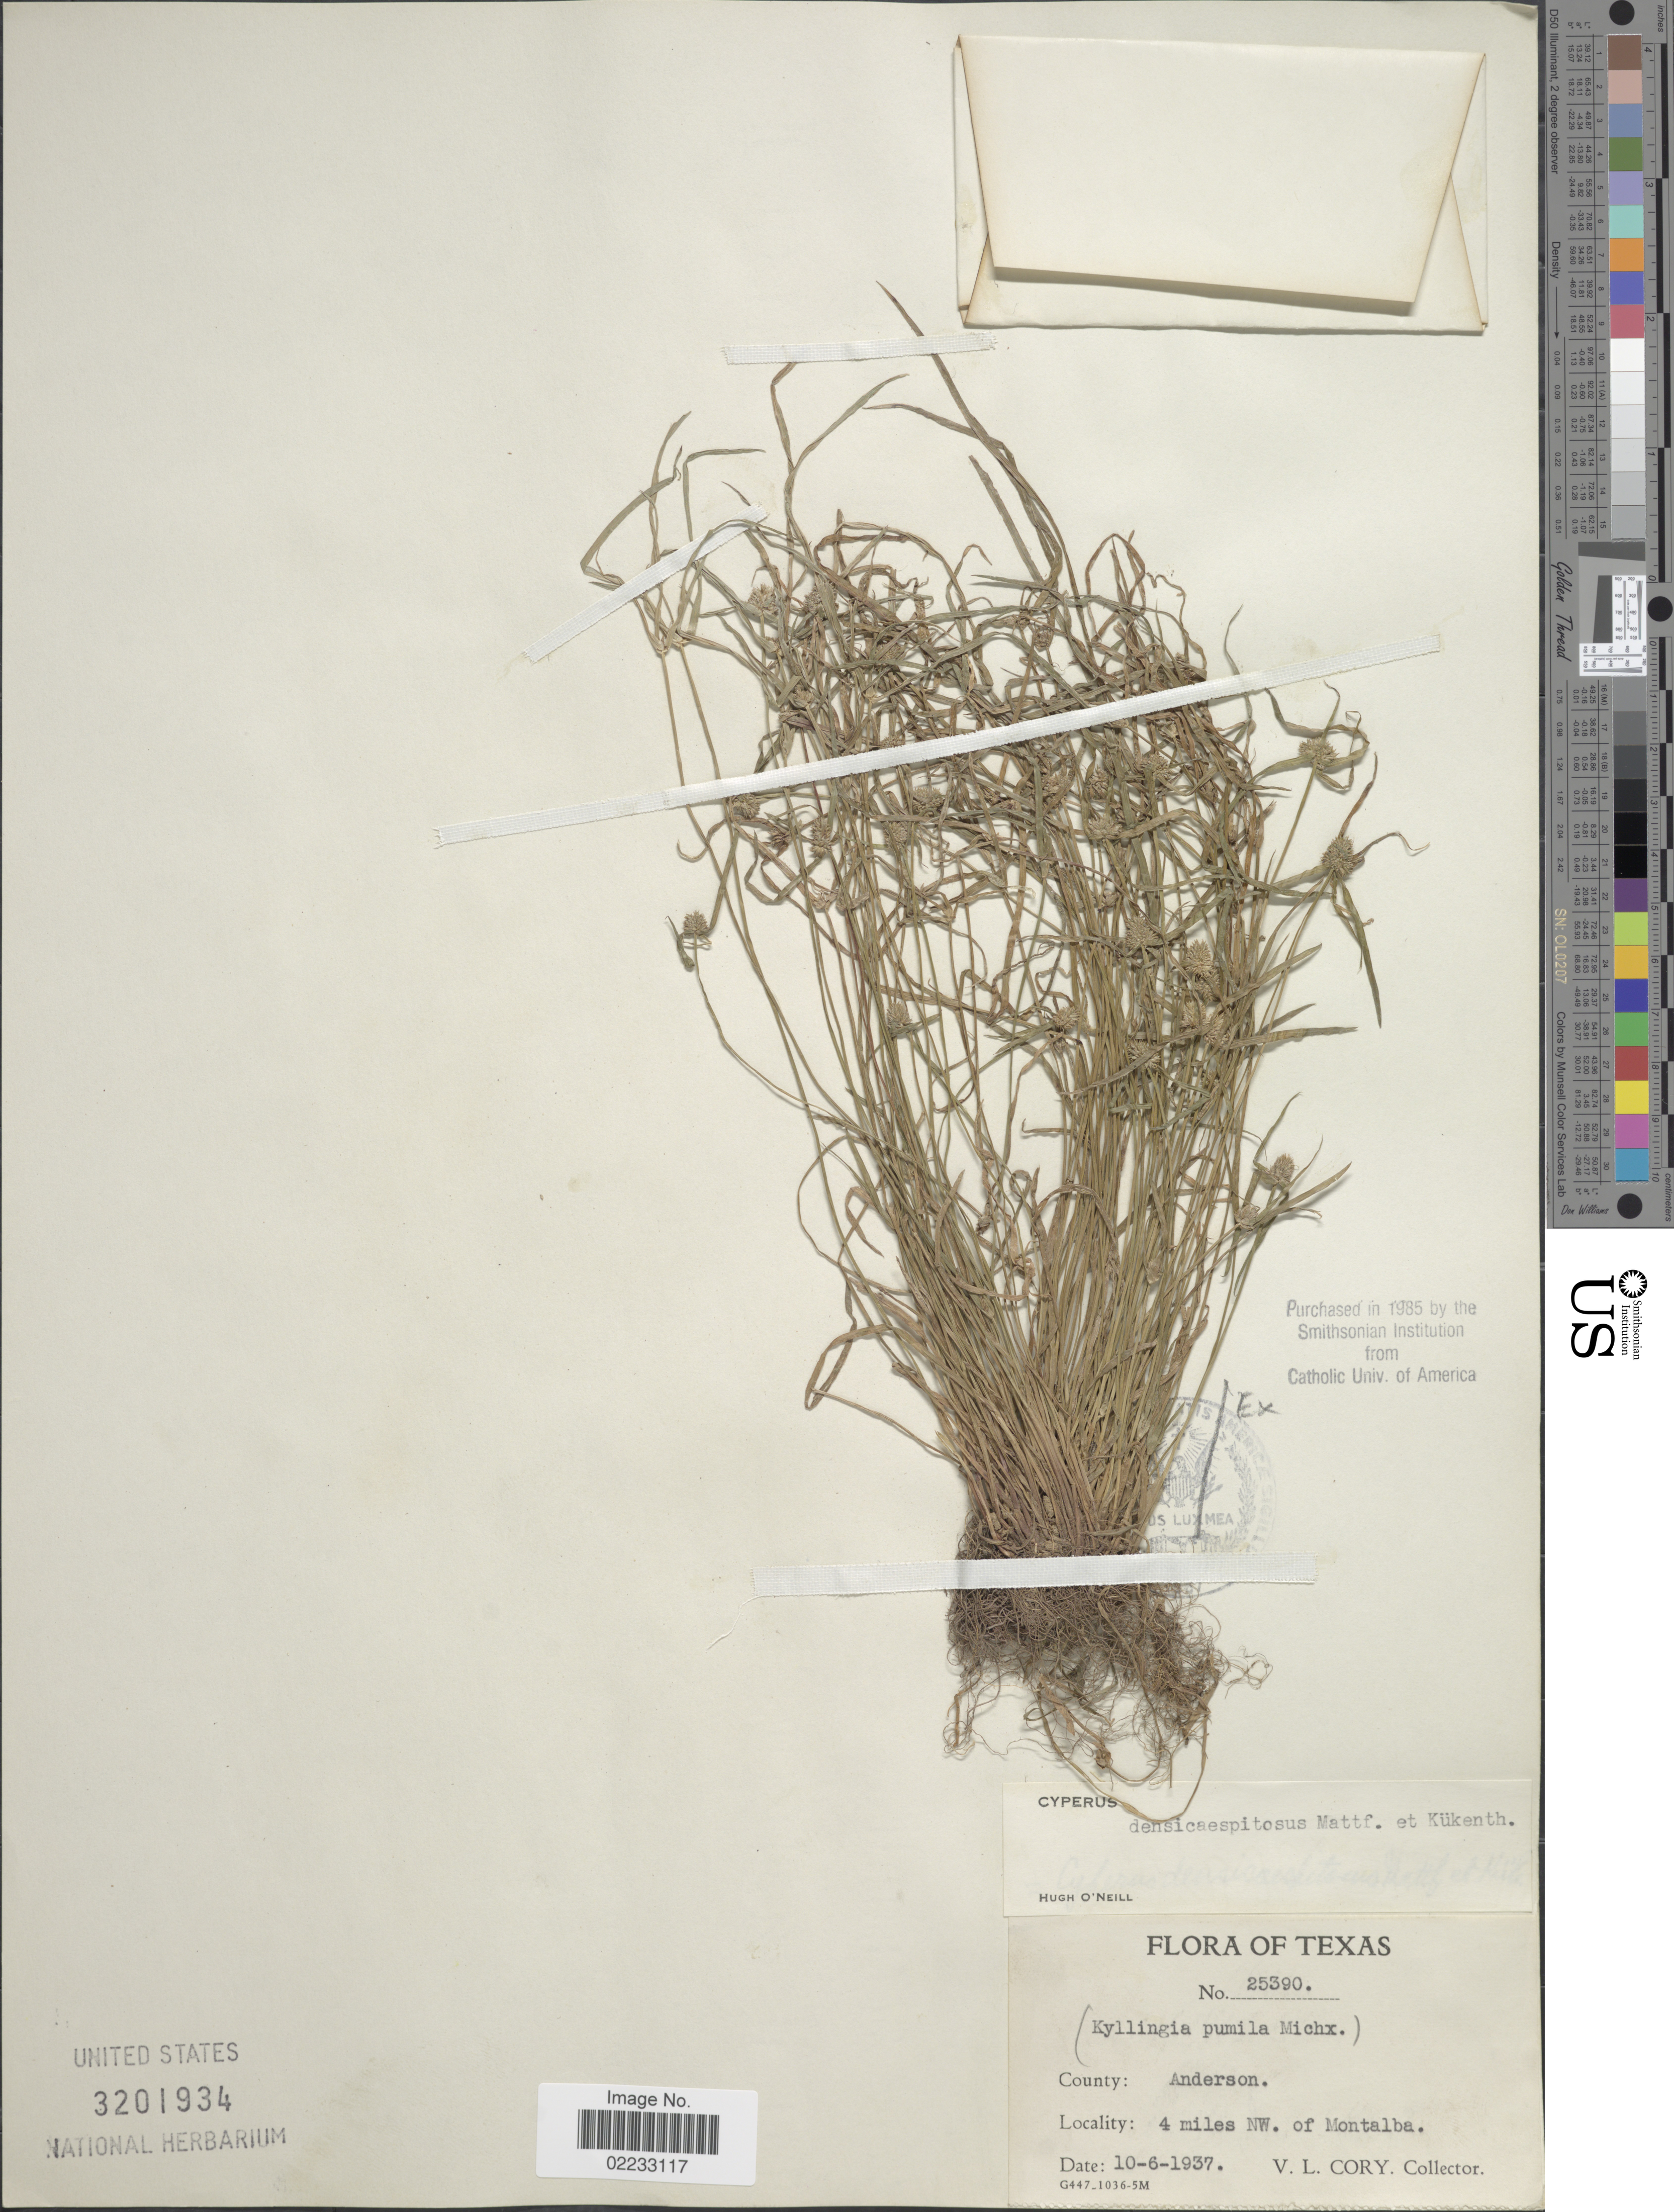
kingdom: Plantae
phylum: Tracheophyta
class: Liliopsida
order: Poales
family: Cyperaceae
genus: Cyperus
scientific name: Cyperus hortensis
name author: (Salzm. ex Steud.) Dorr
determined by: Strong, Mark T., (BOT), Smithsonian Institution - National Museum of Natural History (UNITED STATES)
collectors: V. Cory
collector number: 25390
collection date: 1937-10-06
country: United States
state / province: Texas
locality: County: Anderson. 4 miles NW of Montalba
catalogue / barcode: US 3201934